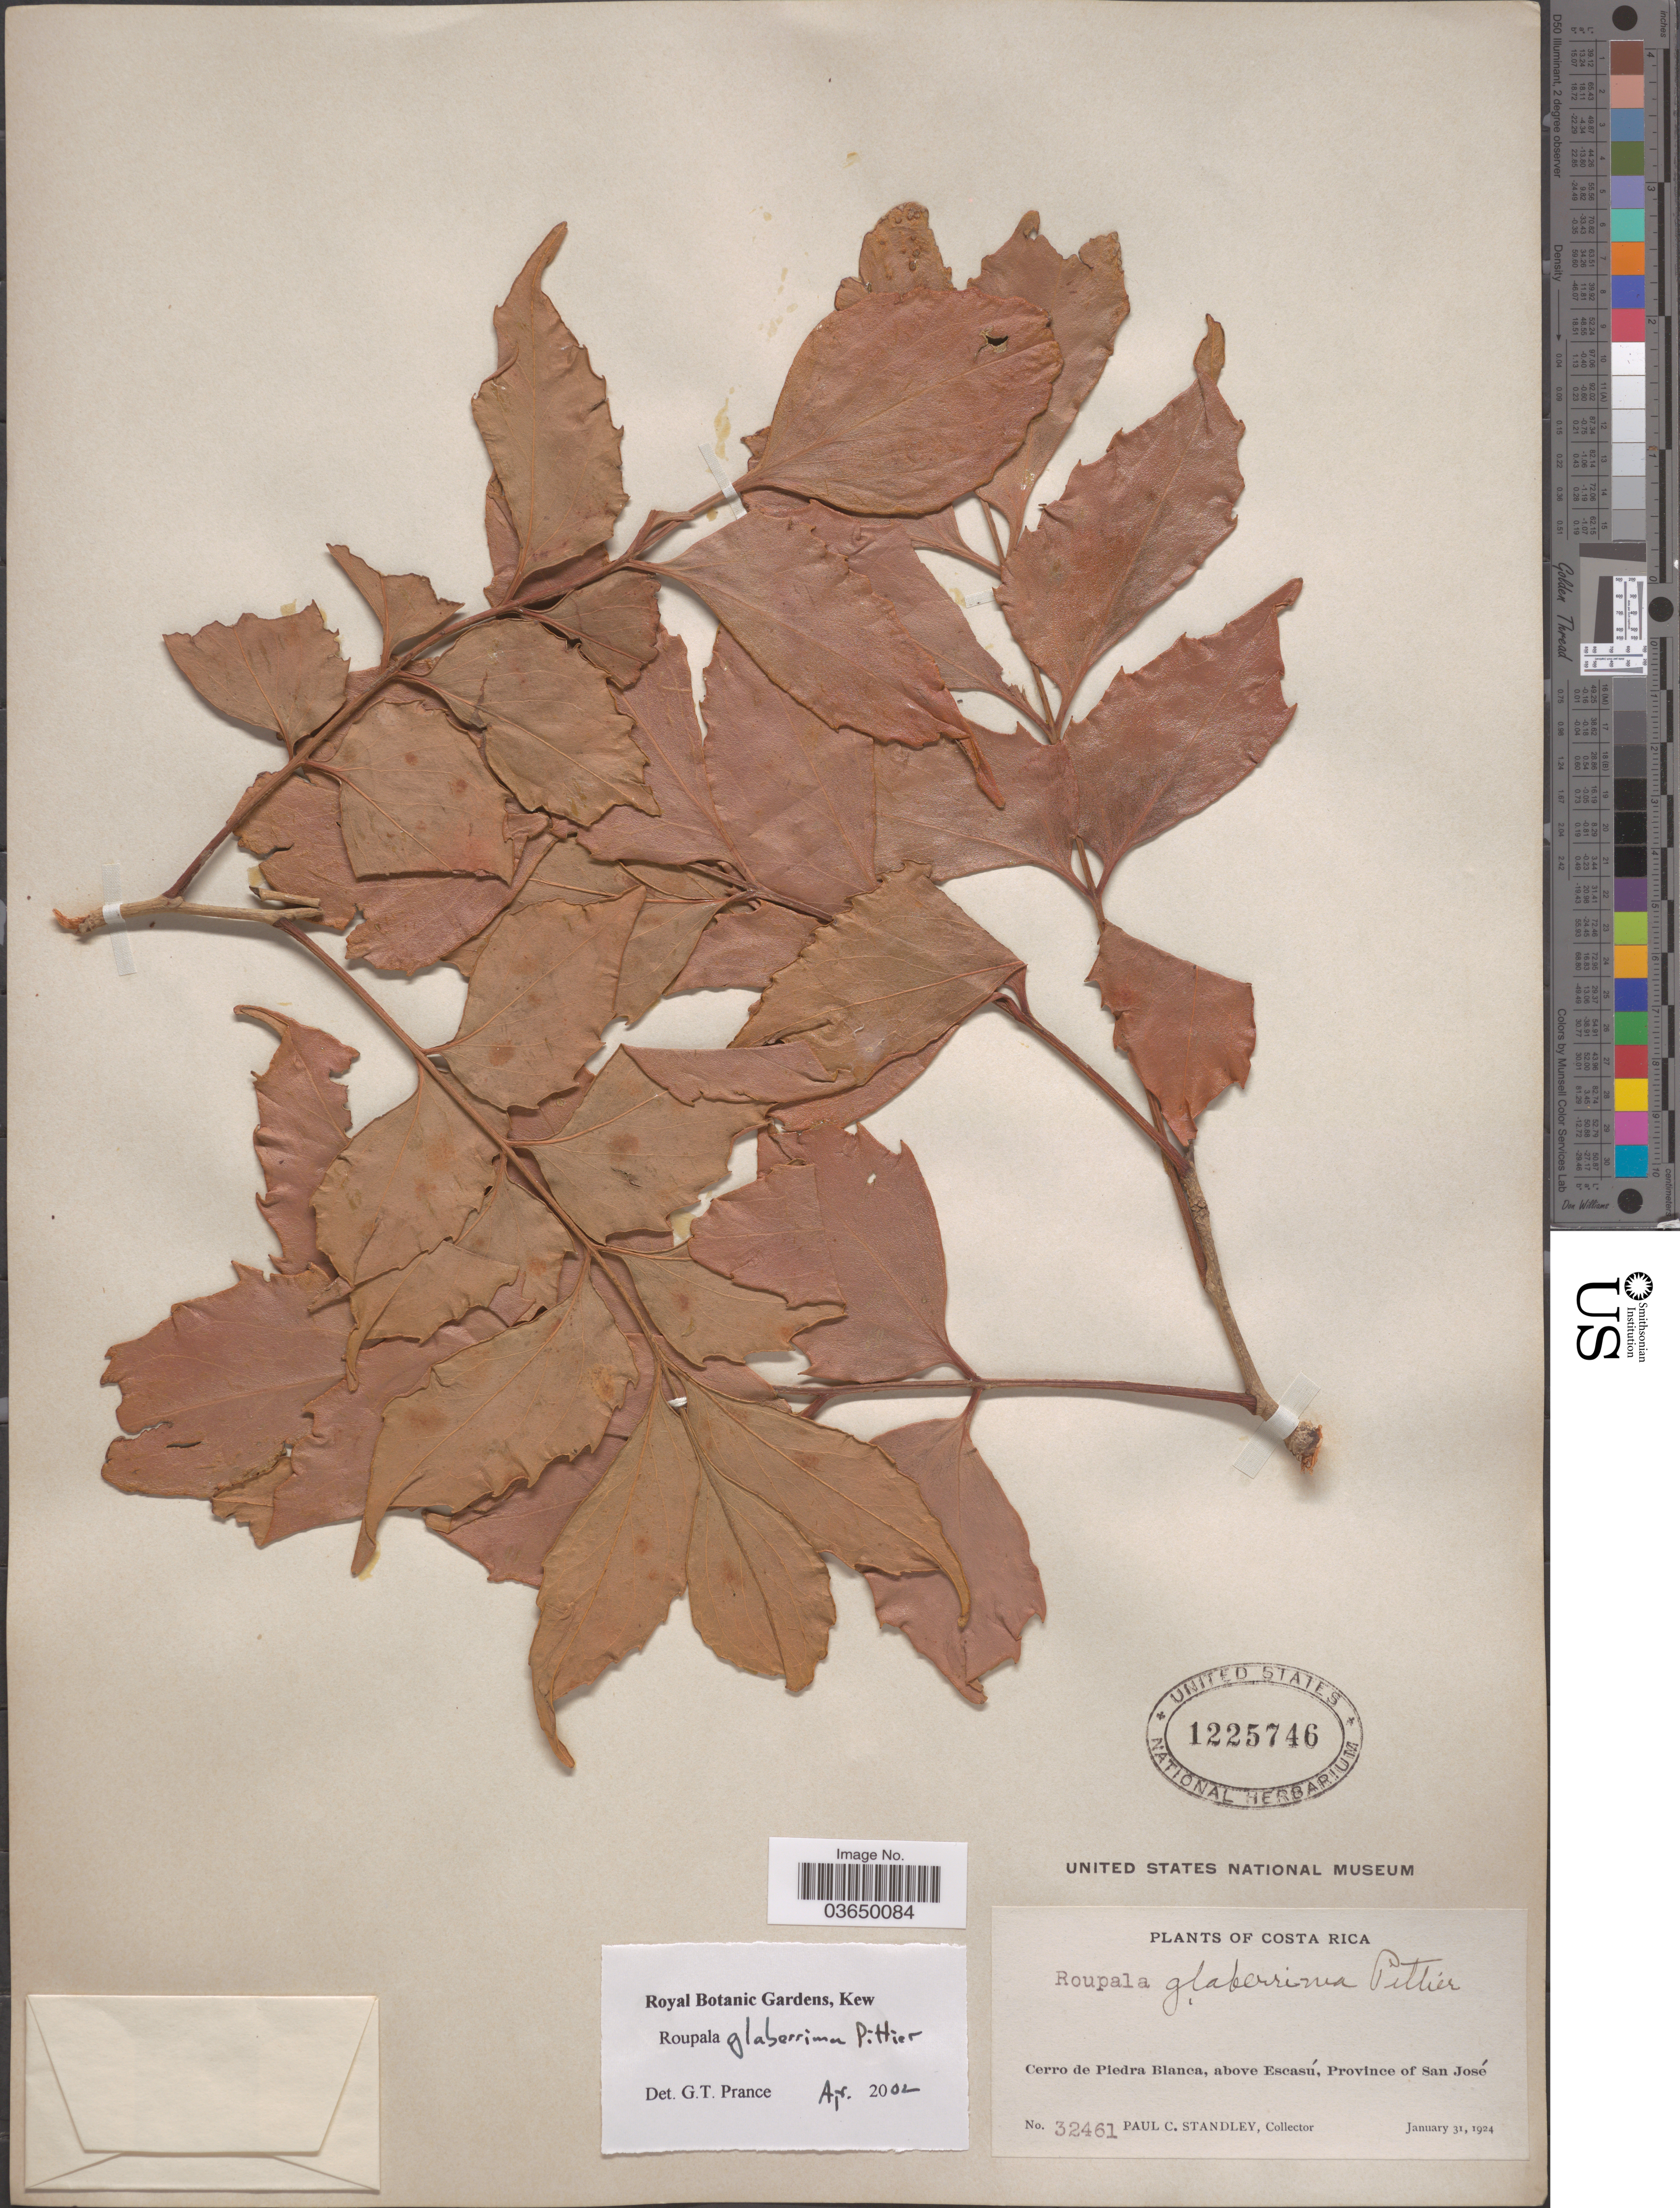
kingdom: Plantae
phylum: Tracheophyta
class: Magnoliopsida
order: Proteales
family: Proteaceae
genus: Roupala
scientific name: Roupala glaberrima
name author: Pittier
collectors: P. C. Standley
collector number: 32461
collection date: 1924-01-31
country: Costa Rica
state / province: San José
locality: Cerro de Piedra Blanca, above Escasú.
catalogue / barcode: US 1225746